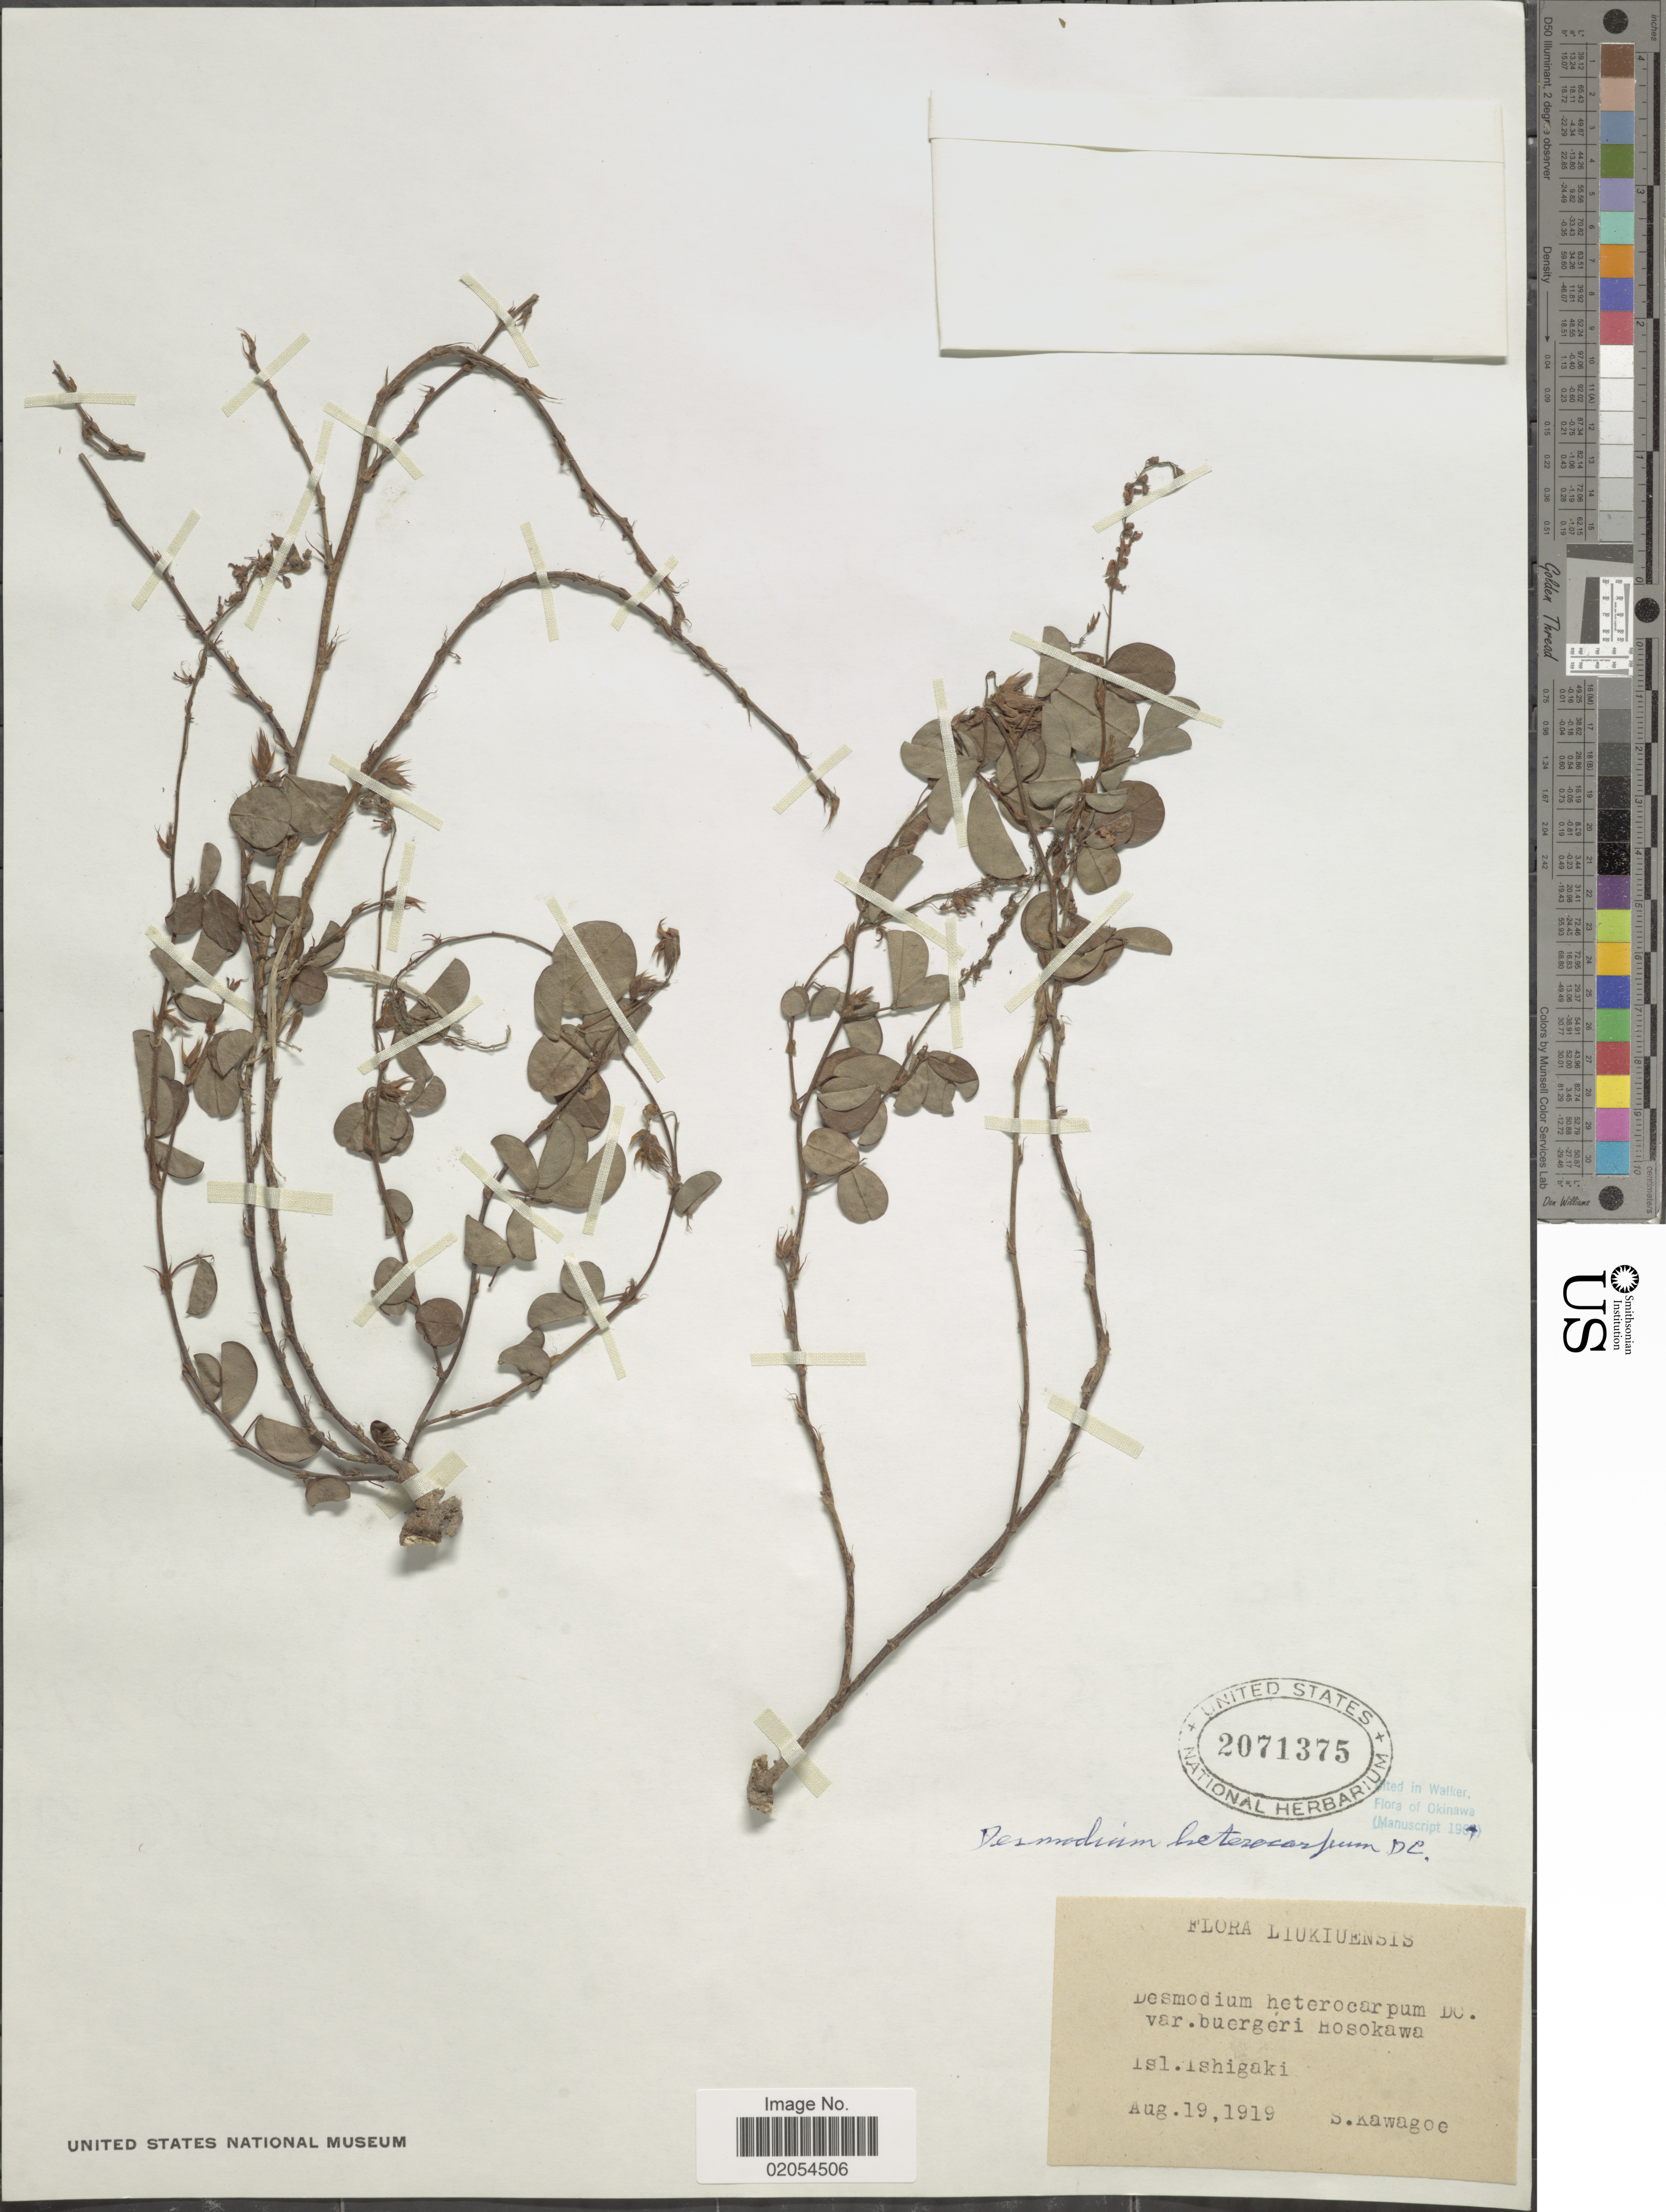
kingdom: Plantae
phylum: Tracheophyta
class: Magnoliopsida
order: Fabales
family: Fabaceae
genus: Grona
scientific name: Grona heterocarpos subsp. heterocarpos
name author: (L.) H. Ohashi & K. Ohashi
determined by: Strong, Mark T., (BOT), Smithsonian Institution - National Museum of Natural History (UNITED STATES)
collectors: S. Kawagoe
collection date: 1919-08-19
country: Japan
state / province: Okinawa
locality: Isl. Ishigaki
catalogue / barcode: US 2071375